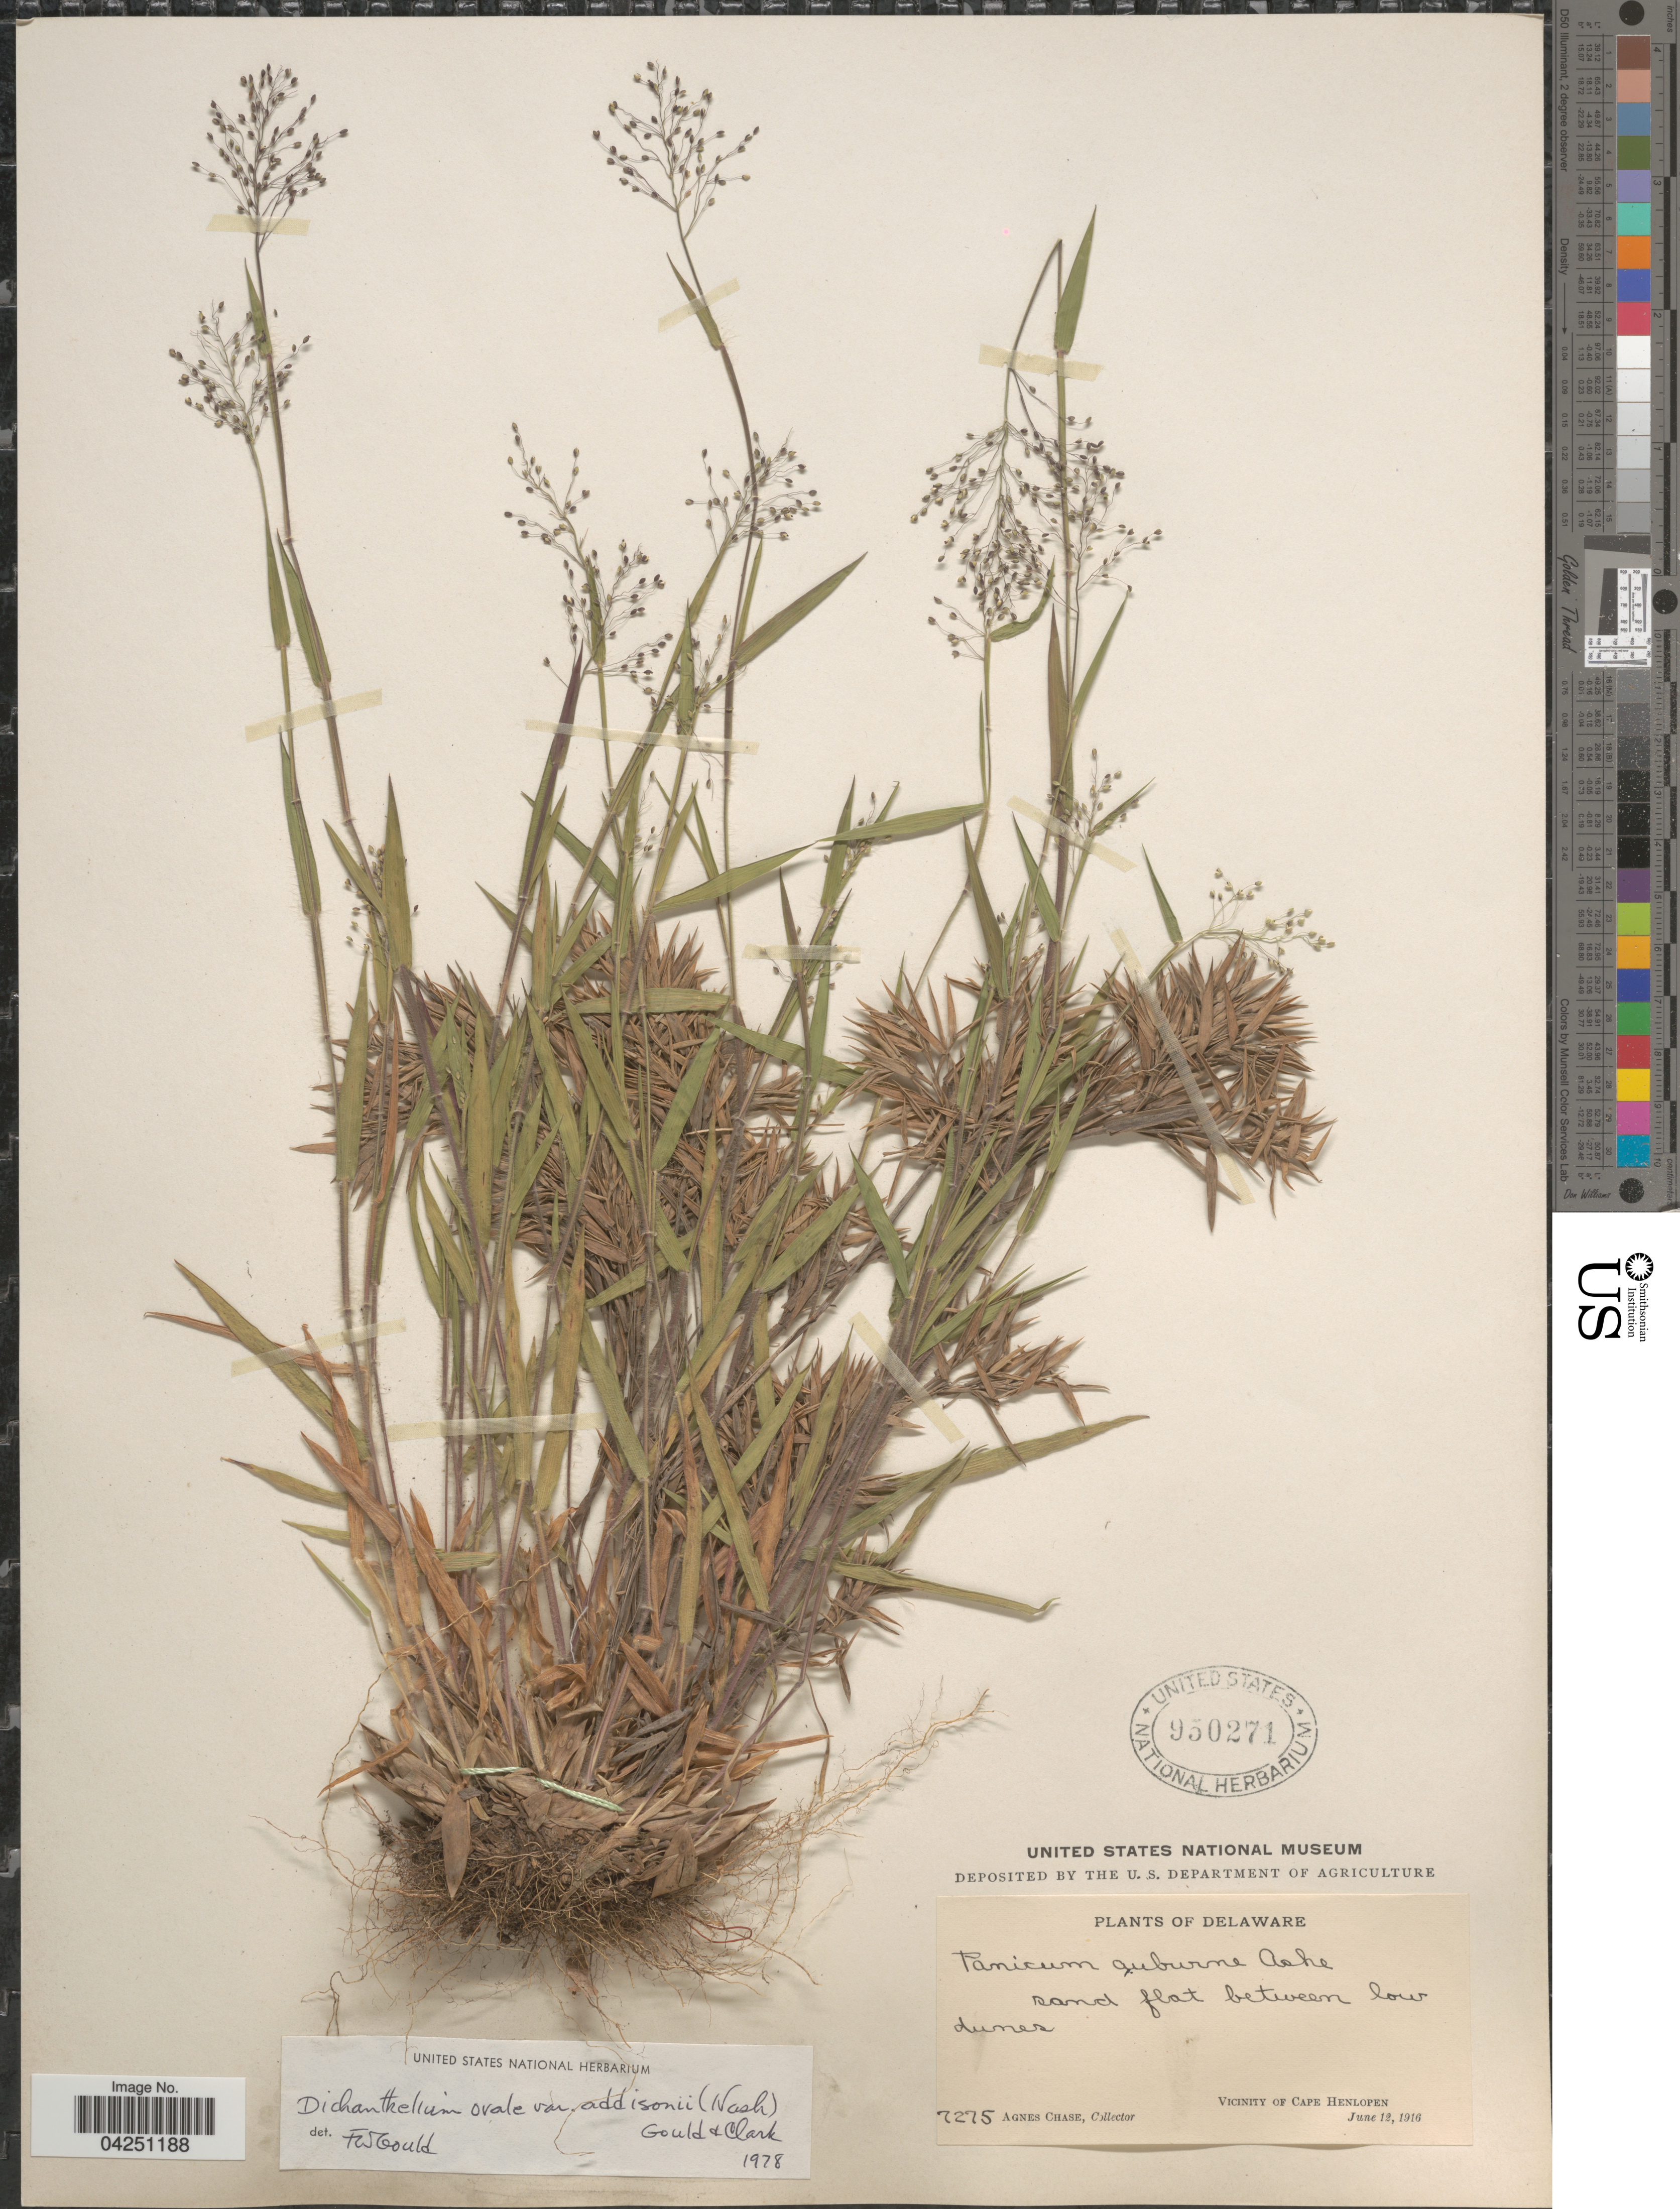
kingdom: Plantae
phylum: Tracheophyta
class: Liliopsida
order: Poales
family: Poaceae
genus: Dichanthelium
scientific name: Dichanthelium acuminatum var. acuminatum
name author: (Sw.) Gould & C.A. Clark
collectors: A. Chase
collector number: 7275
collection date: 1916-06-12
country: United States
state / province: Delaware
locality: Vicinity of Cape Henlopen.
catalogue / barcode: US 950271